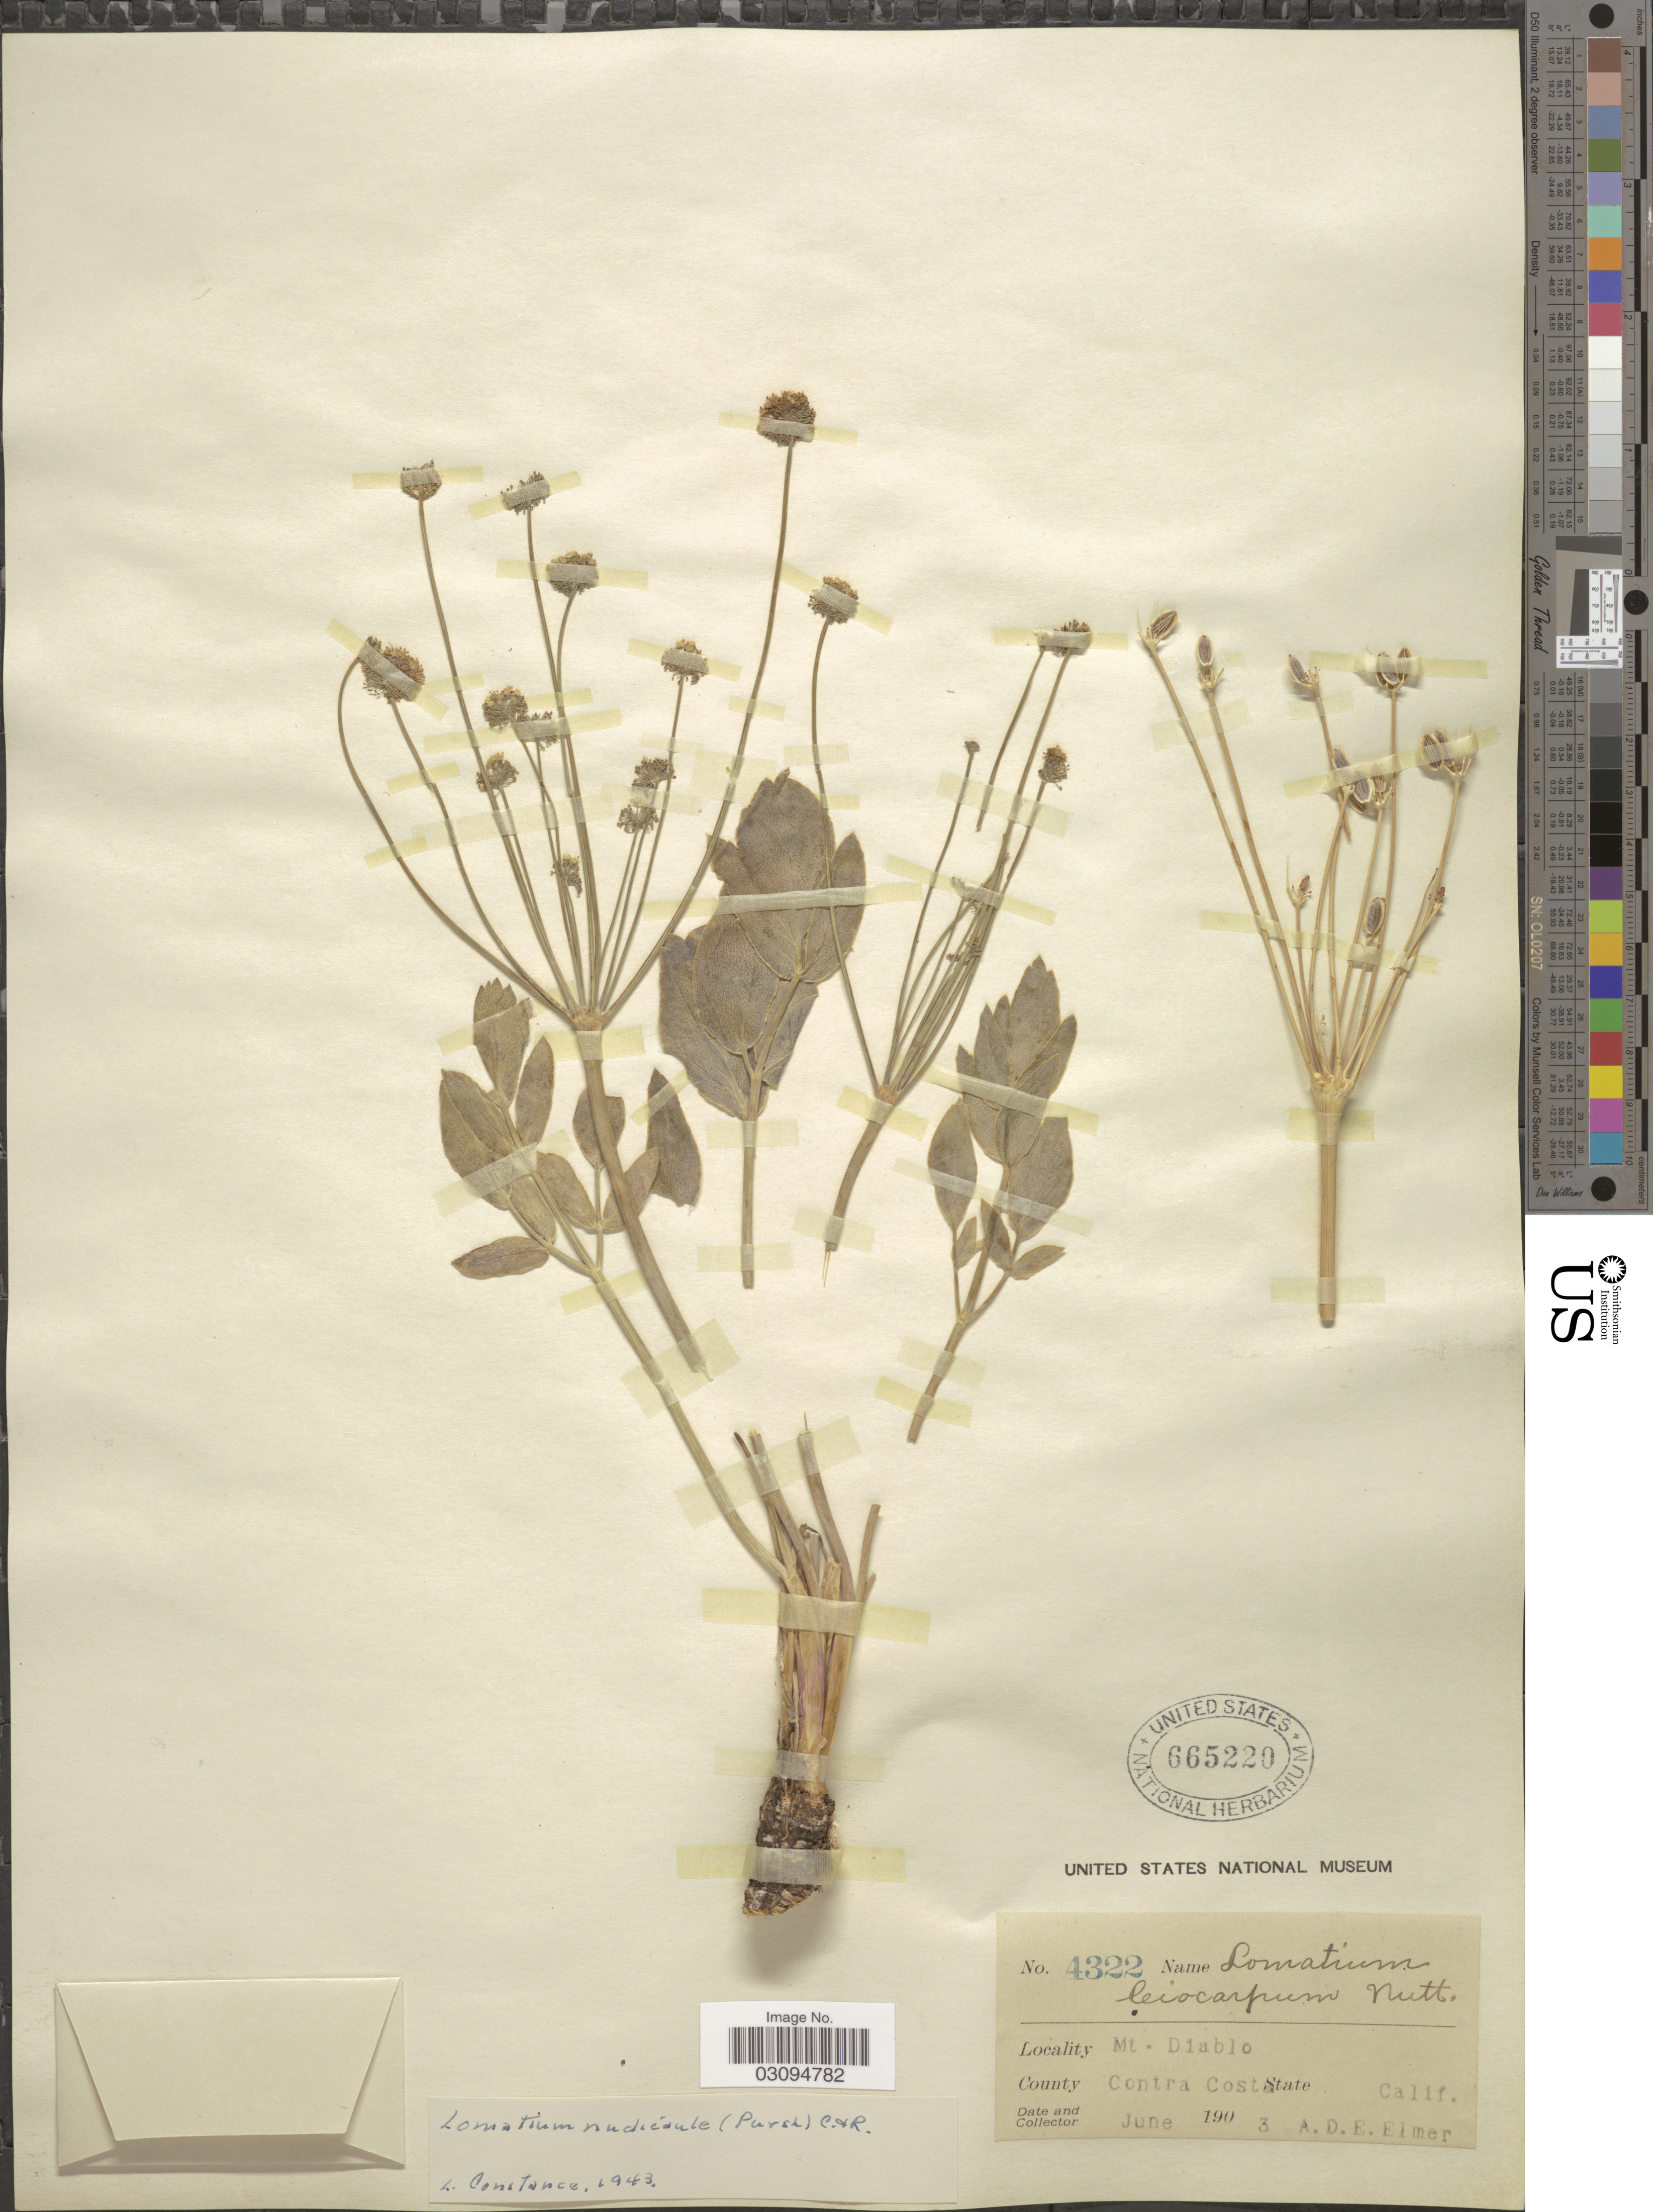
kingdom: Plantae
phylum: Tracheophyta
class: Magnoliopsida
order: Apiales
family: Apiaceae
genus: Lomatium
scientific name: Lomatium nudicaule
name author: (Pursh) J.M. Coult. & Rose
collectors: A. D. E. Elmer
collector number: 4322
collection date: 1903-06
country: United States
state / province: California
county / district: Contra Costa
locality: Mt. Diablo. County Contra Costa.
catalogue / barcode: US 665220